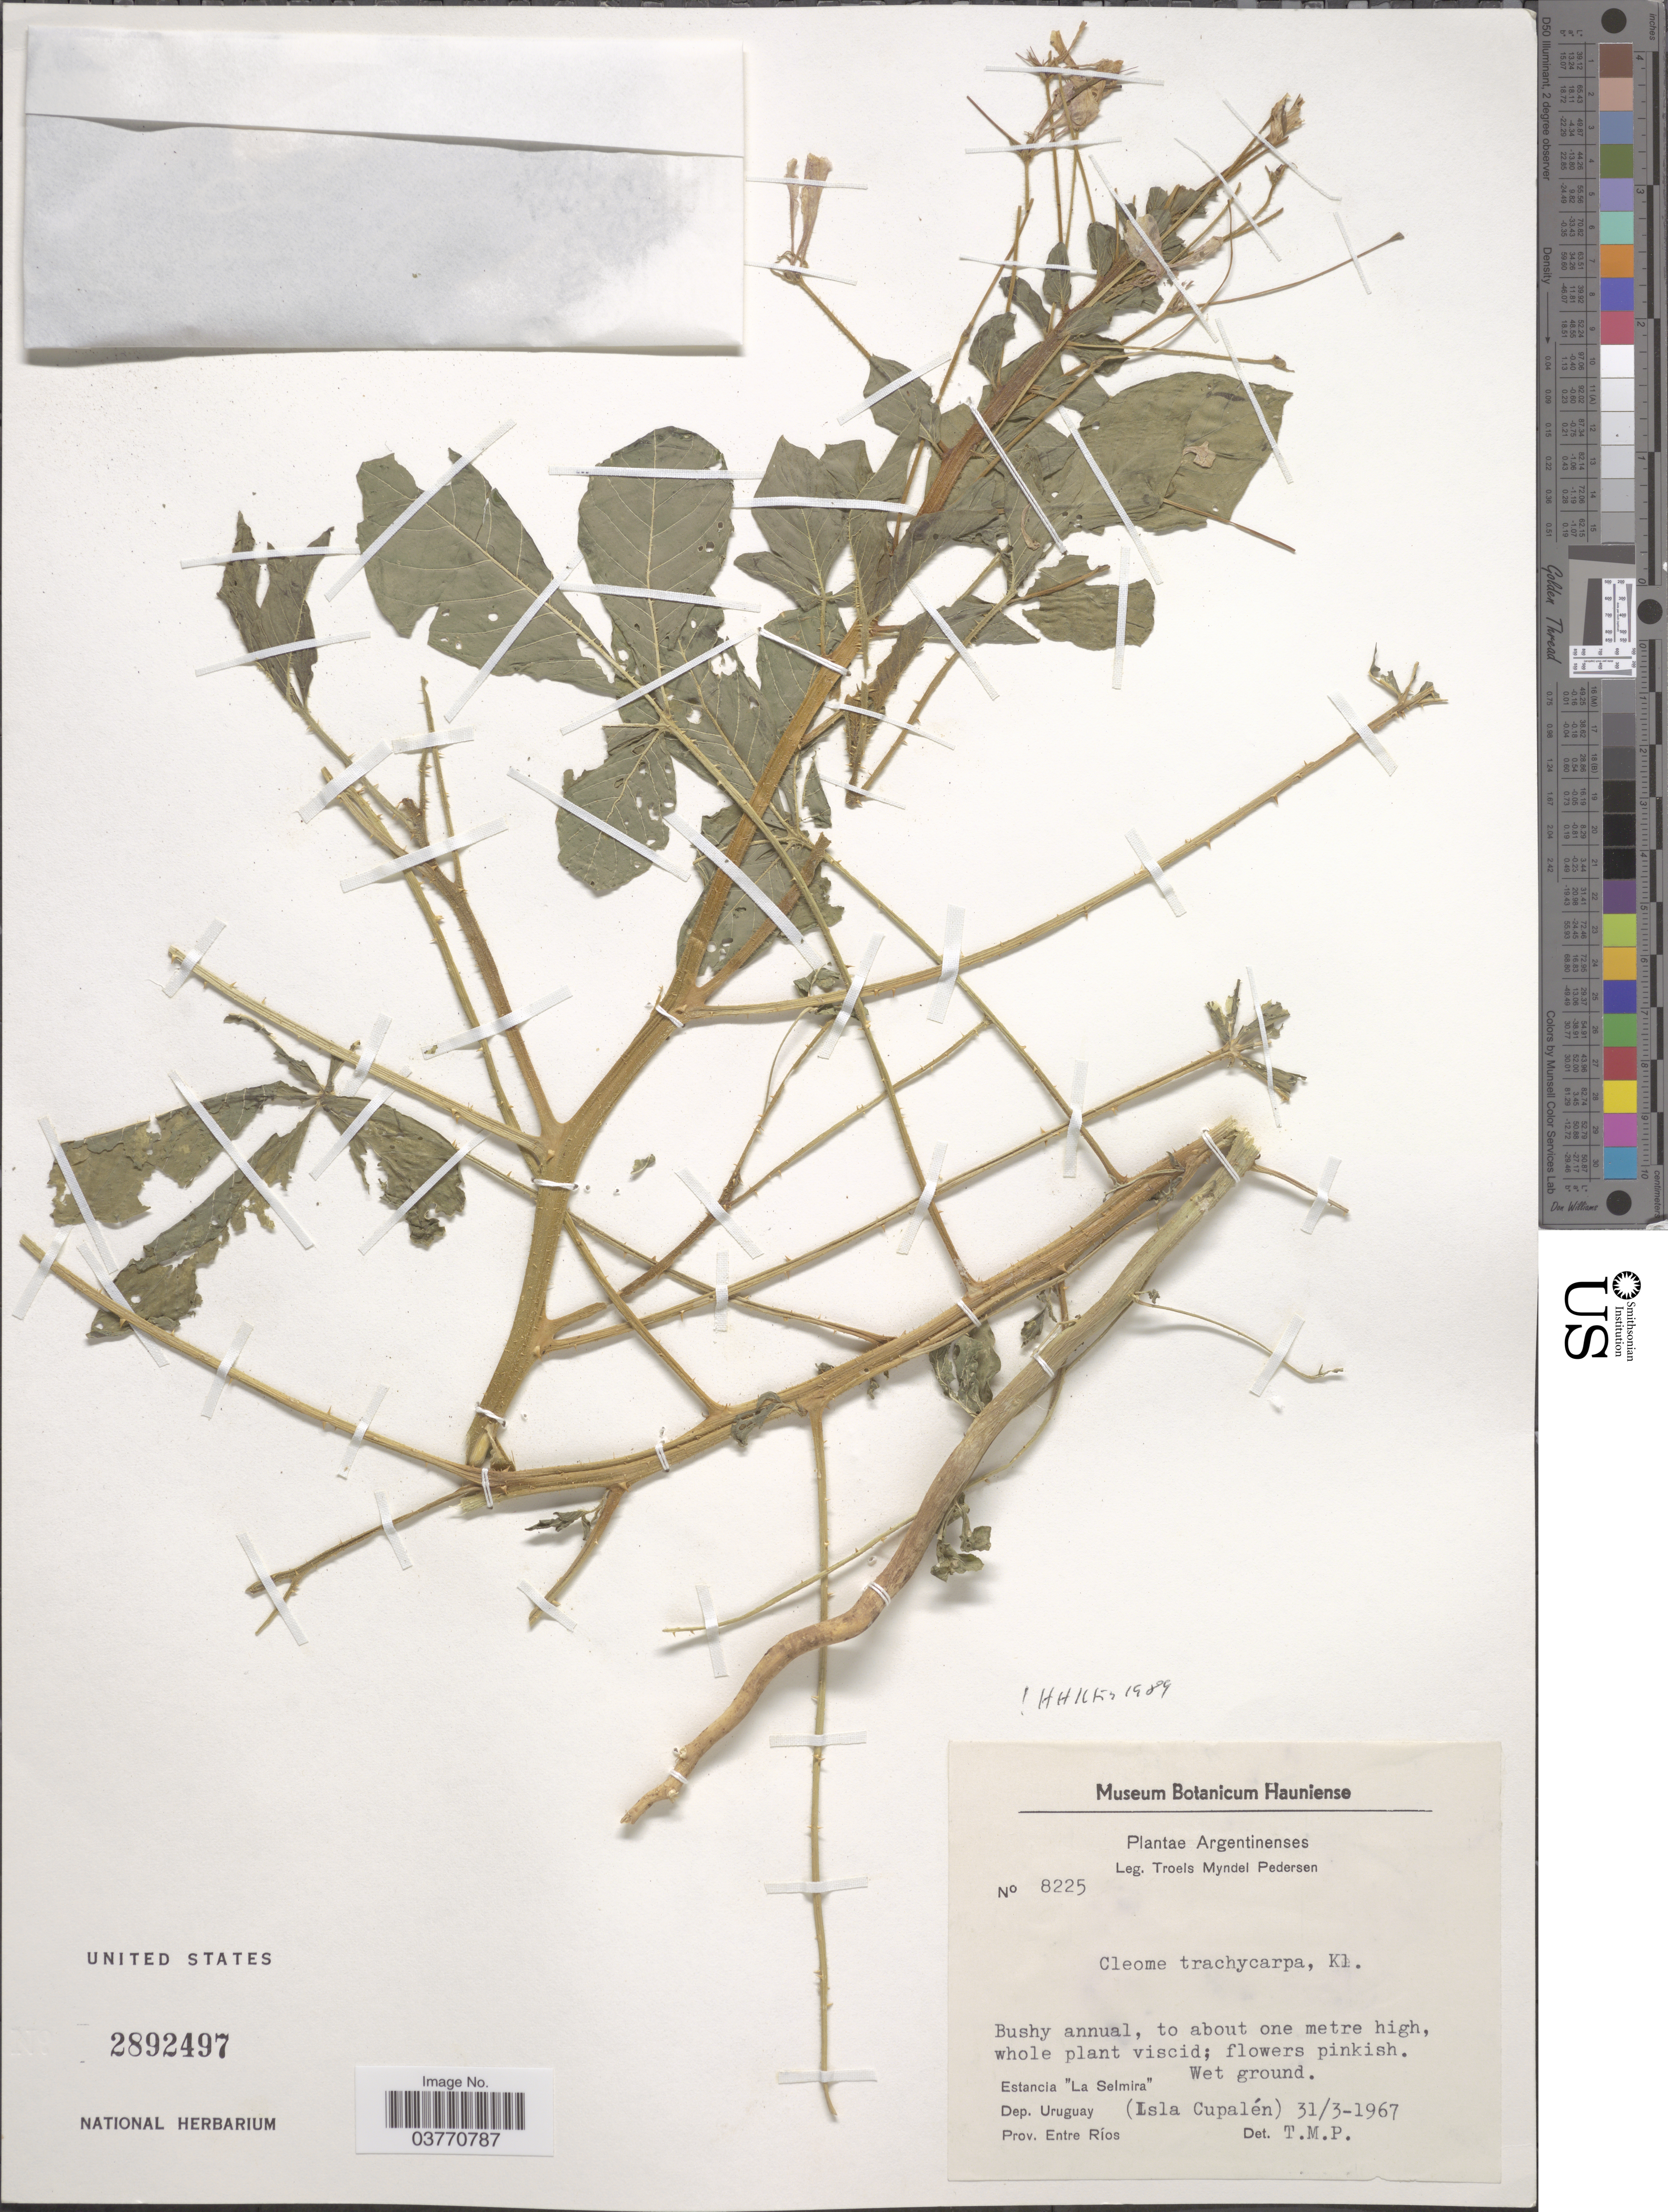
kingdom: Plantae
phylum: Tracheophyta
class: Magnoliopsida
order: Brassicales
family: Cleomaceae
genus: Tarenaya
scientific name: Tarenaya trachycarpa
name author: (Klotzsch ex Eichler) Soares Neto & Roalson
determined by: Strong, M. T., (US), Smithsonian Institution - National Museum of Natural History (UNITED STATES)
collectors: T. Pederson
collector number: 8225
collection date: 1967-03-31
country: Argentina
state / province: Entre Rios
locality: Argentinenses. Estancia "La Selmira". Dep. Uruguay (Isla Cupalén). Prov. Entre Ríos.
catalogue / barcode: US 2892497